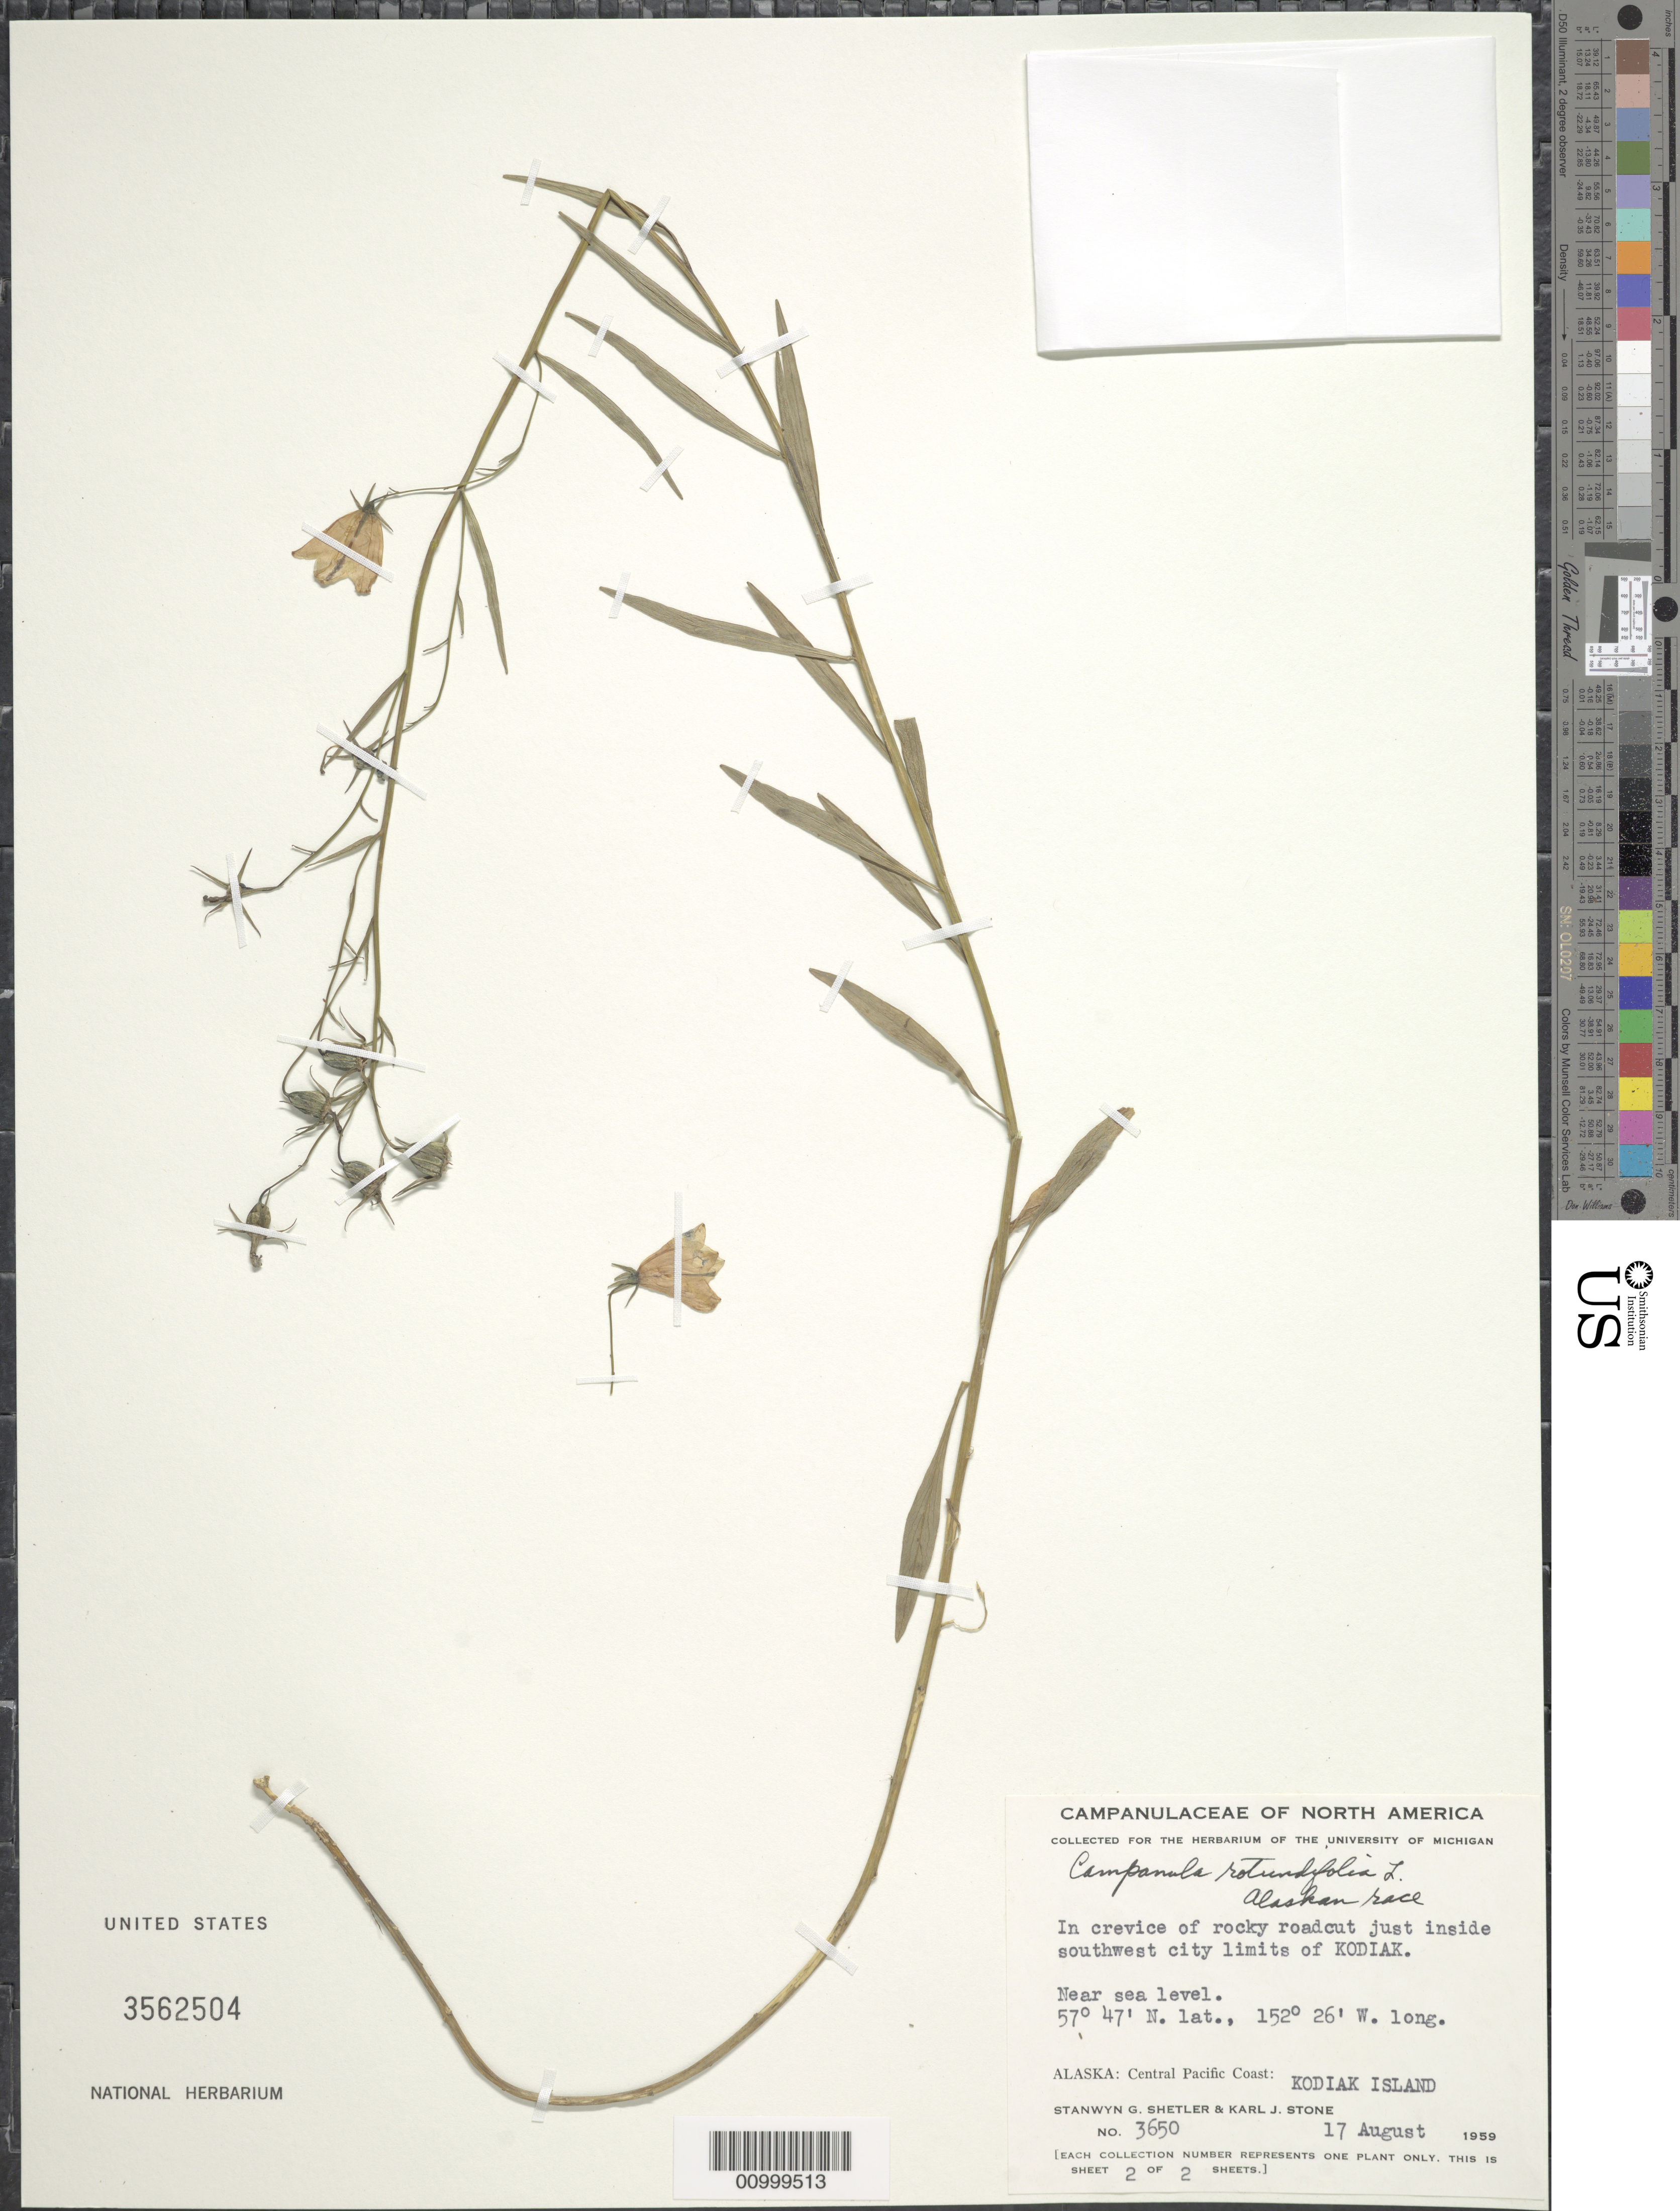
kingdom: Plantae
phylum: Tracheophyta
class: Magnoliopsida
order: Asterales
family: Campanulaceae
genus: Campanula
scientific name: Campanula rotundifolia L. Alaskan race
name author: L.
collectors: S. Shetler & K. J. Stone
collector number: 3650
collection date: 1959-08-17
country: United States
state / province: Alaska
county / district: Kodiak Island Division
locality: Just inside soutwest city limits of Kodiak.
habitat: In crevice of rocky roadcut. Near sea level.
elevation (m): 0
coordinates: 57 47' 30" N, 152 23' W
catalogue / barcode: US 3562504